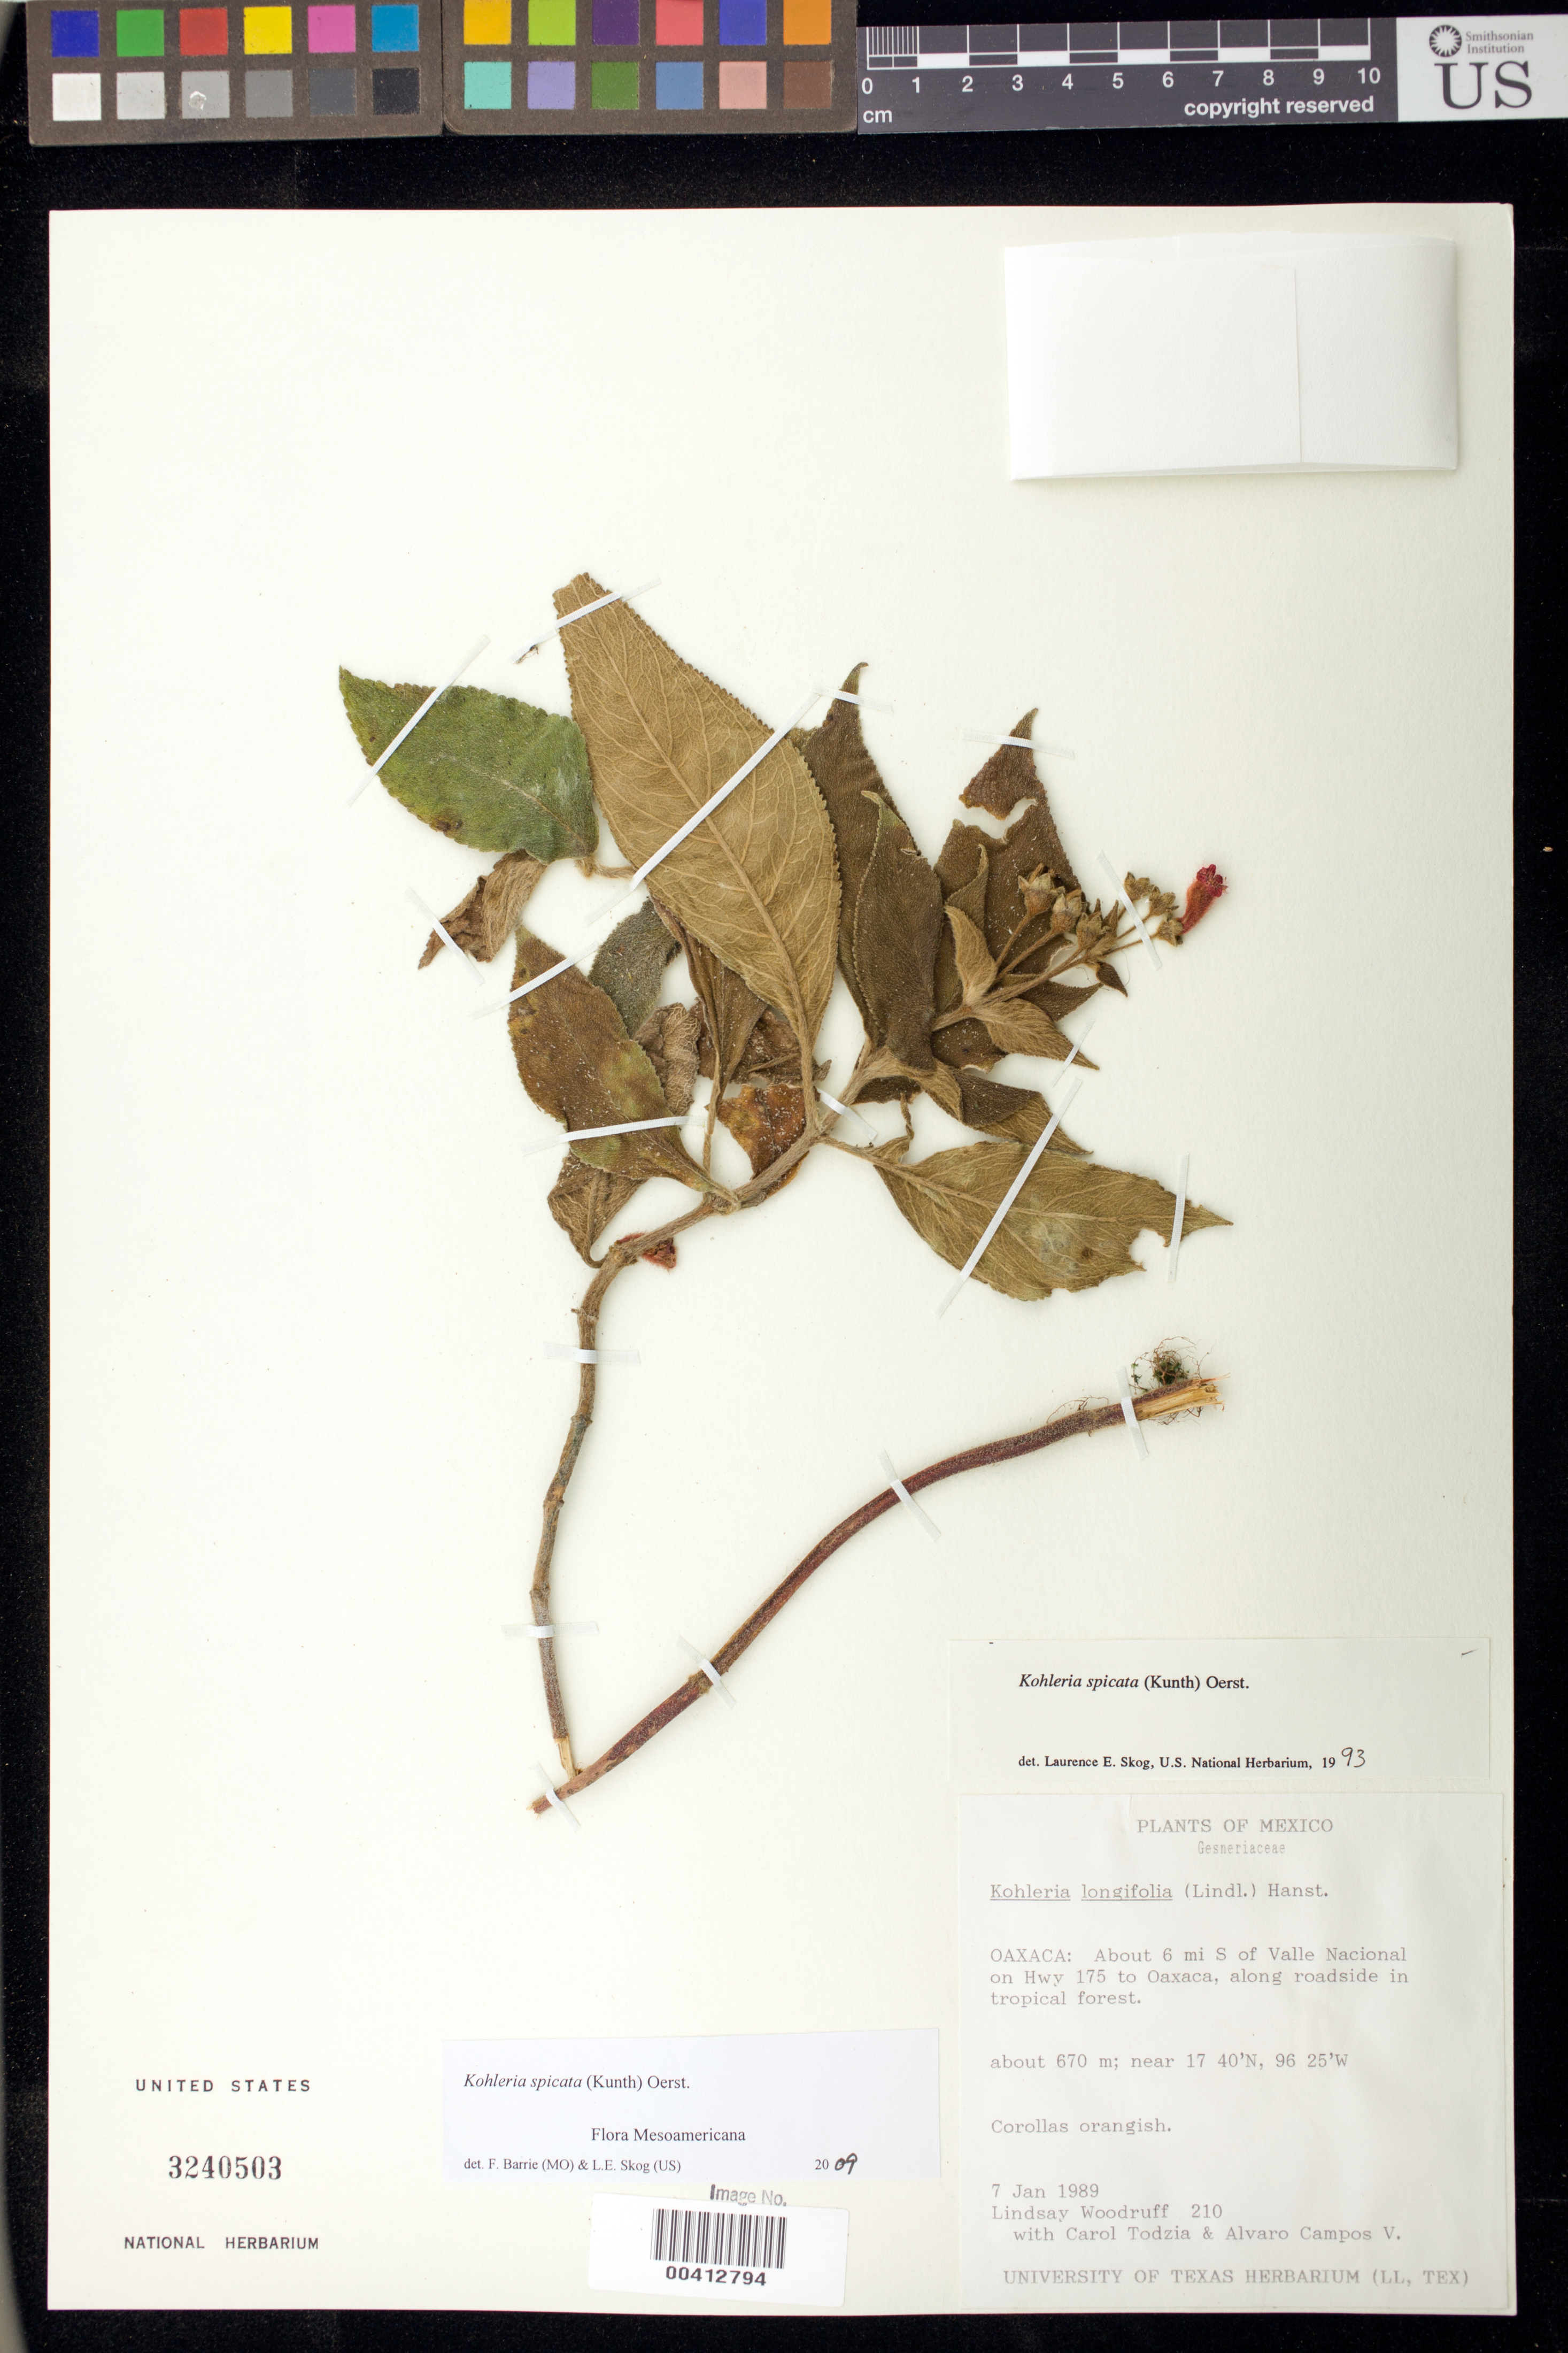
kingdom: Plantae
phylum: Tracheophyta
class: Magnoliopsida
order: Lamiales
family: Gesneriaceae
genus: Kohleria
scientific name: Kohleria spicata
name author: (Kunth) Oerst.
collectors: L. Woodruff, C. A. Todzia & V. Campos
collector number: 210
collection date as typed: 07 Jan 1989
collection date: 1989-01-07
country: Mexico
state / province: Oaxaca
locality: S of Valle Nacional on hwy 175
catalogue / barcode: US 3240503